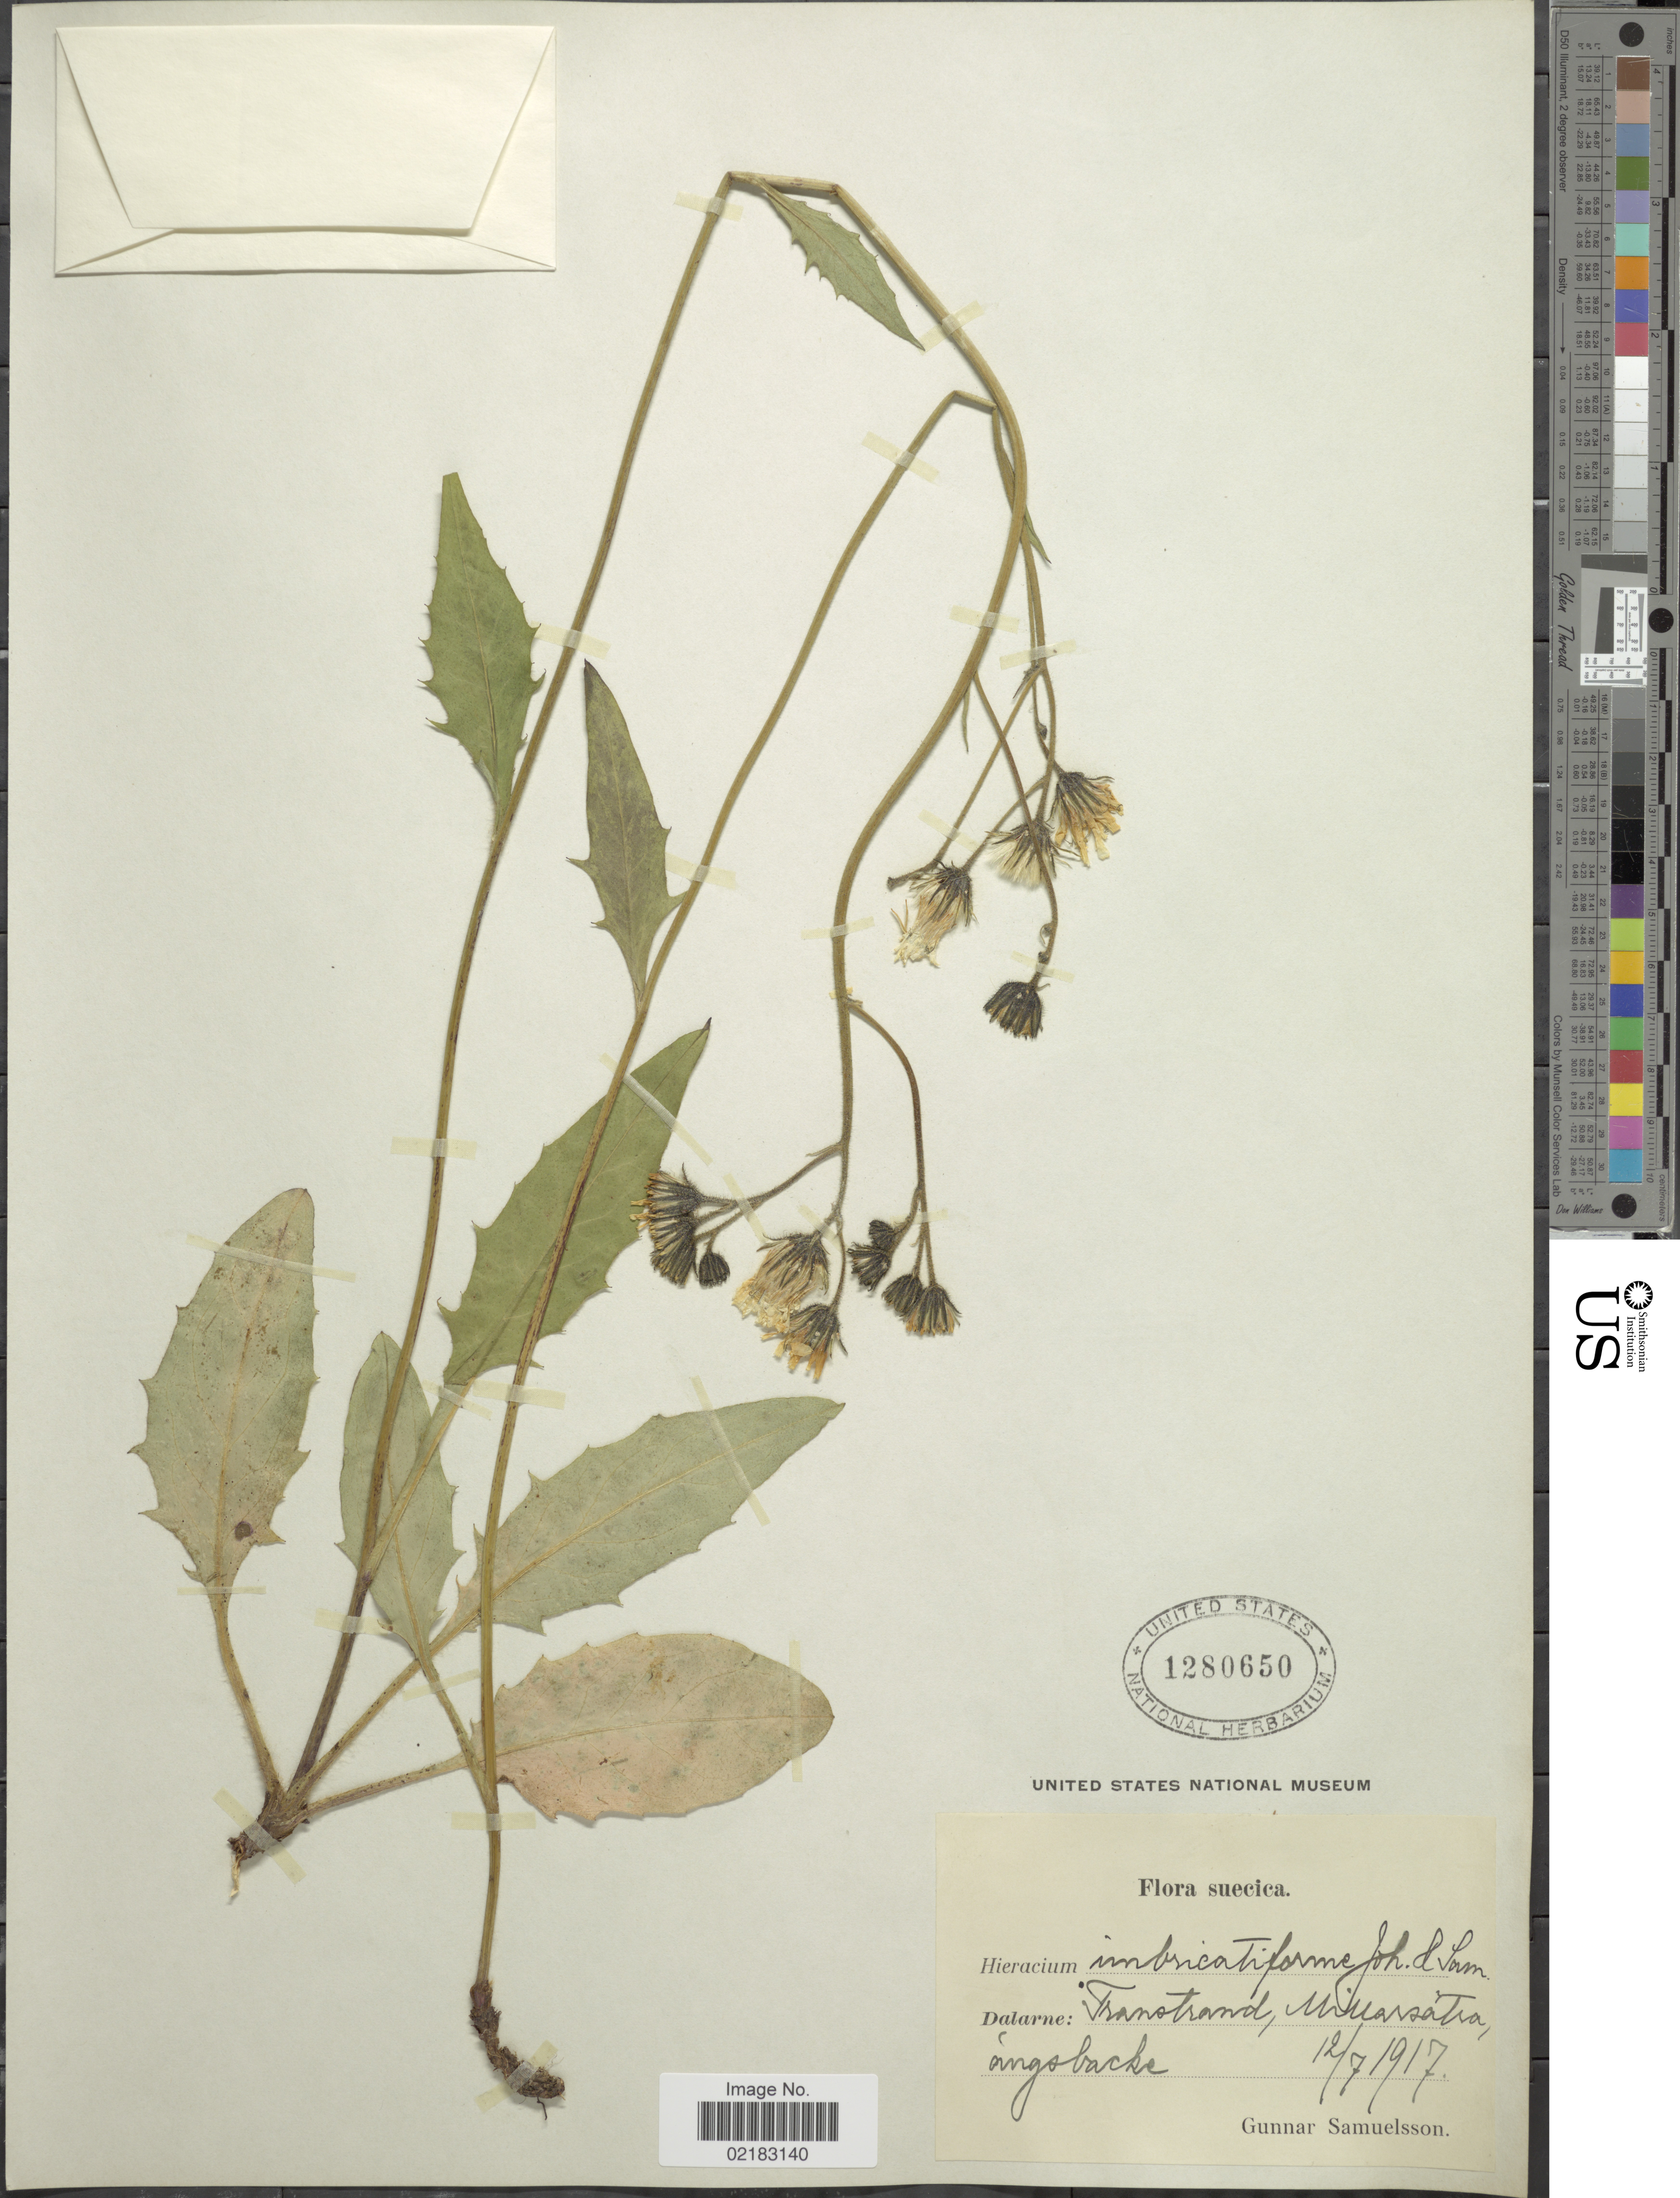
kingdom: Plantae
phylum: Tracheophyta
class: Magnoliopsida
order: Asterales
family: Asteraceae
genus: Hieracium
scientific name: Hieracium imbricatiforme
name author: Johanss. & Sam.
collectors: G. Samuelsson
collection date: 1917-07-12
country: Sweden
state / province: Dalarna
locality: Suecica, Dalarne ,Transtrand, Malung-Sälen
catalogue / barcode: US 1280650